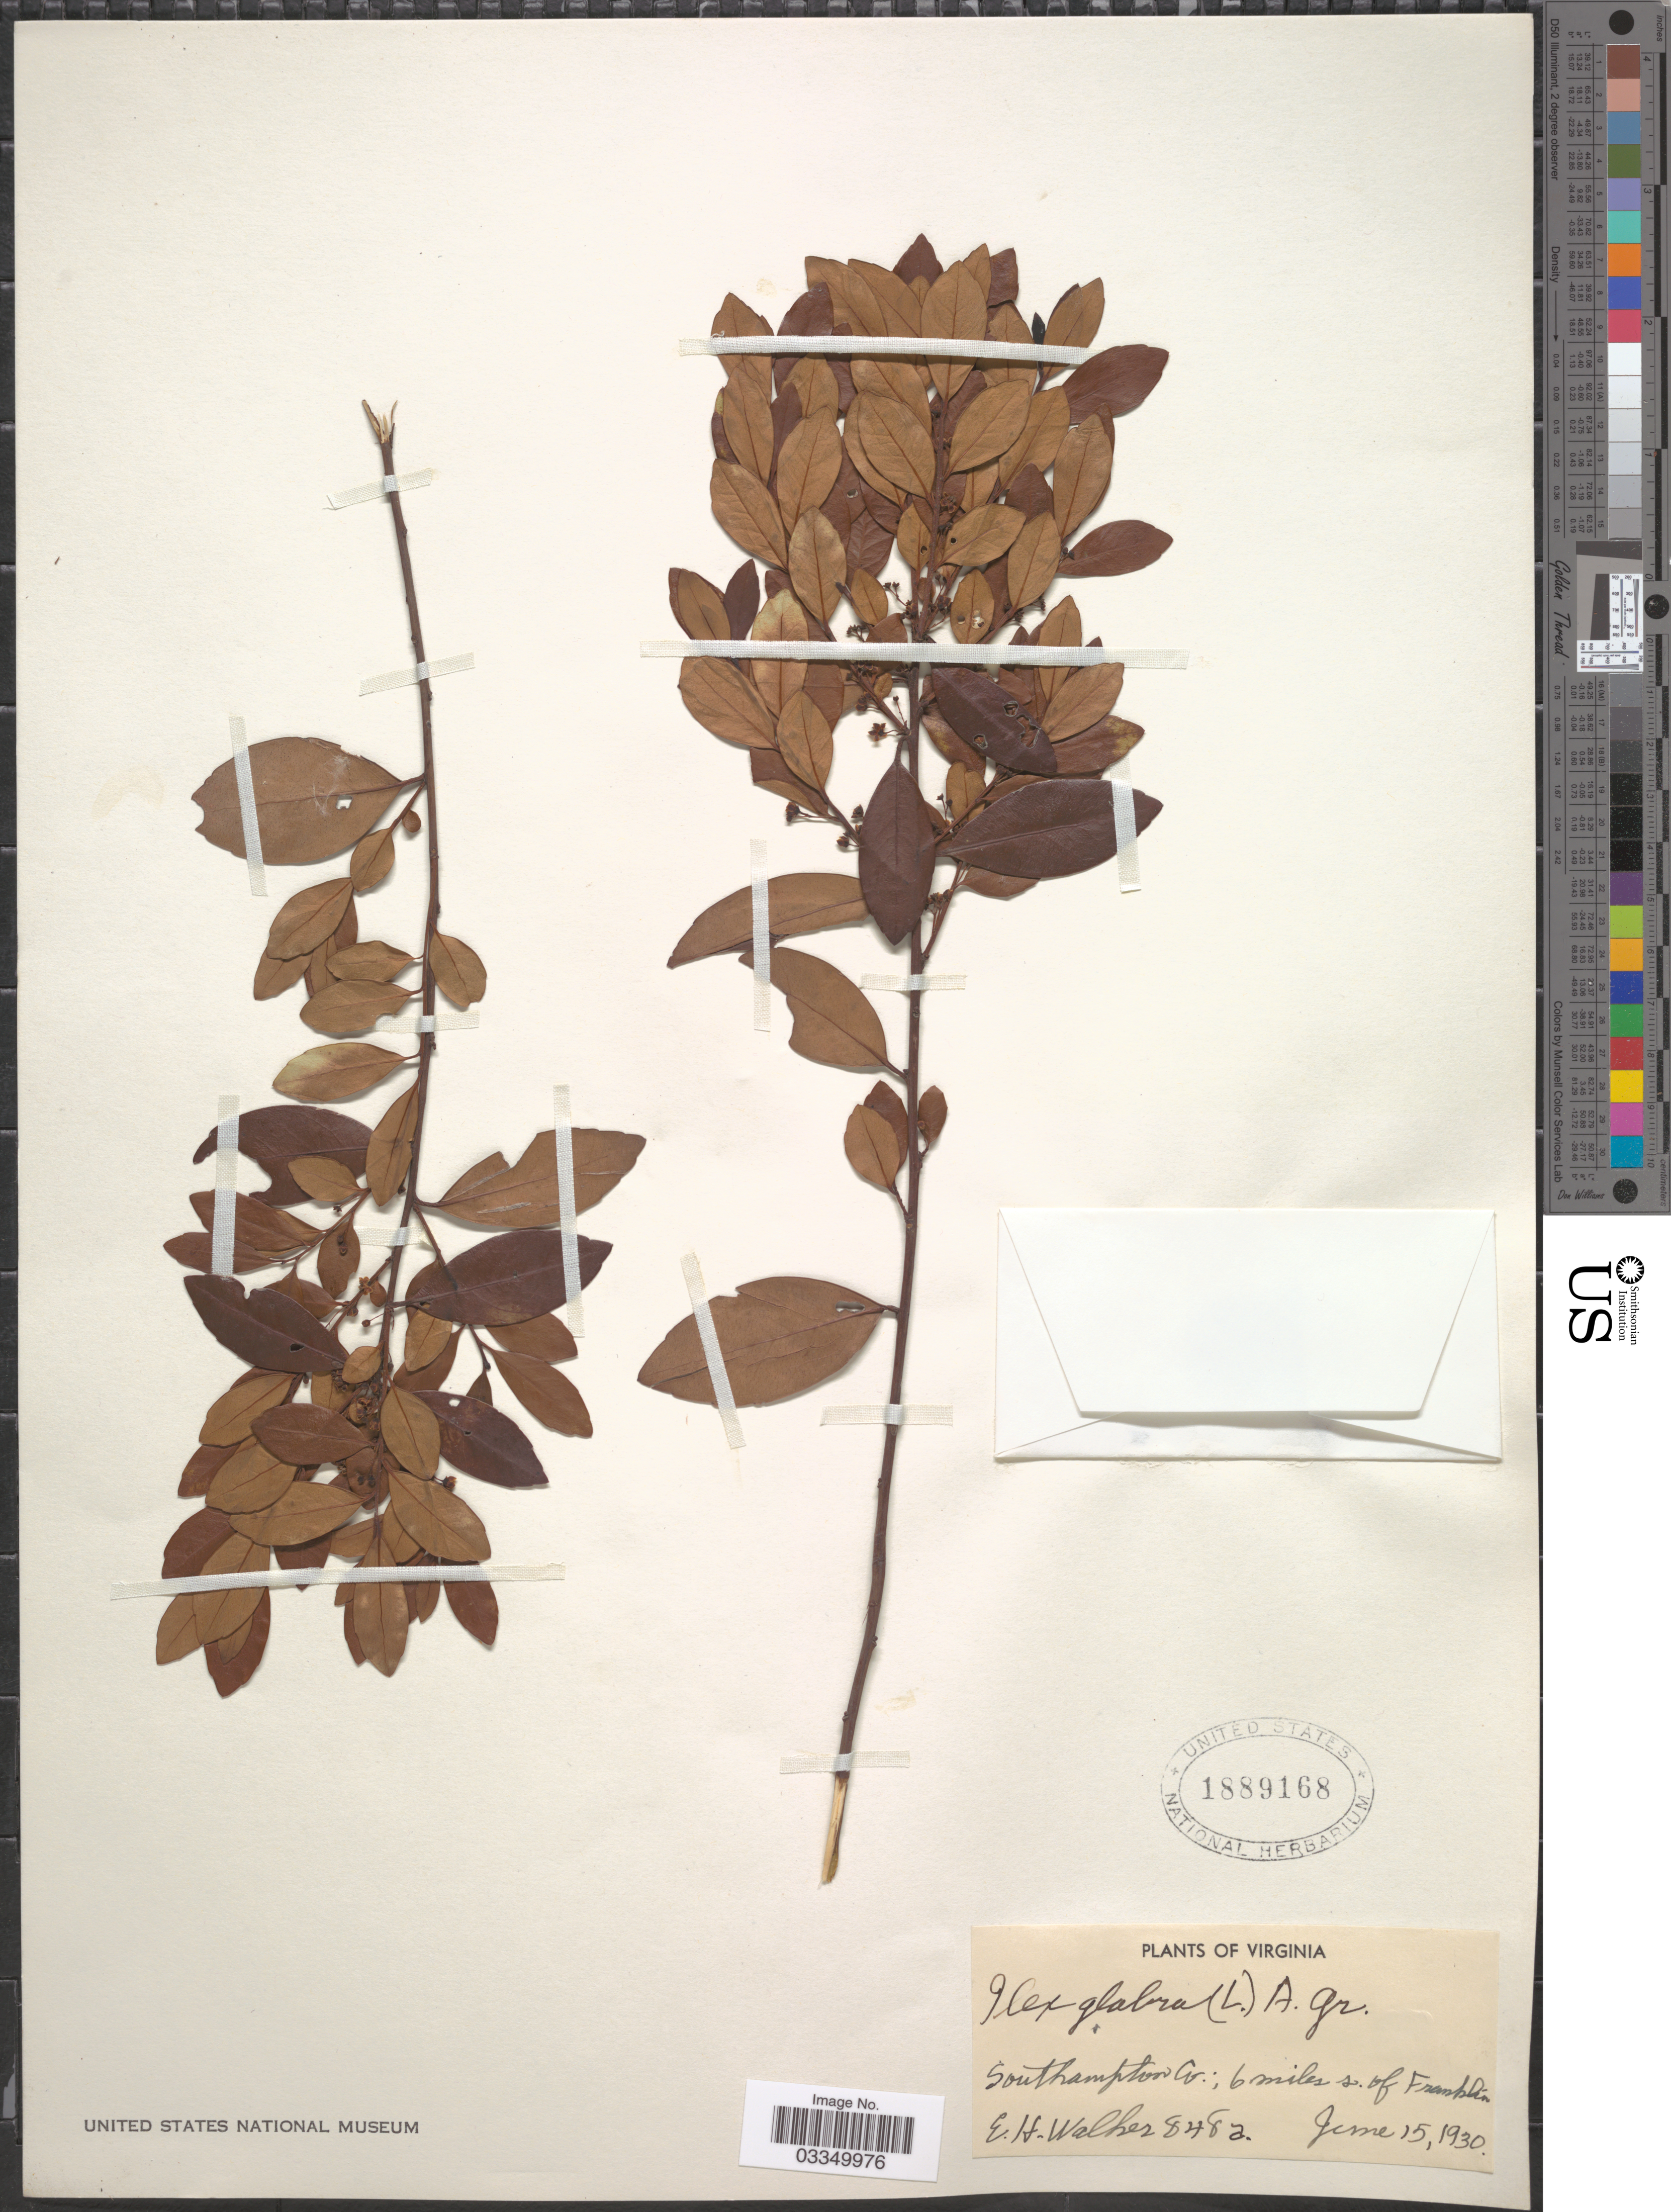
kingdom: Plantae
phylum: Tracheophyta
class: Magnoliopsida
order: Aquifoliales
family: Aquifoliaceae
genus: Ilex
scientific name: Ilex glabra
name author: (L.) A. Gray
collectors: E. H. Walker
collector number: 8482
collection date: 1930-06-15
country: United States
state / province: Virginia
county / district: City of Franklin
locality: Southampton Co.; 6 miles s. of Franklin.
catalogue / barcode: US 1889168